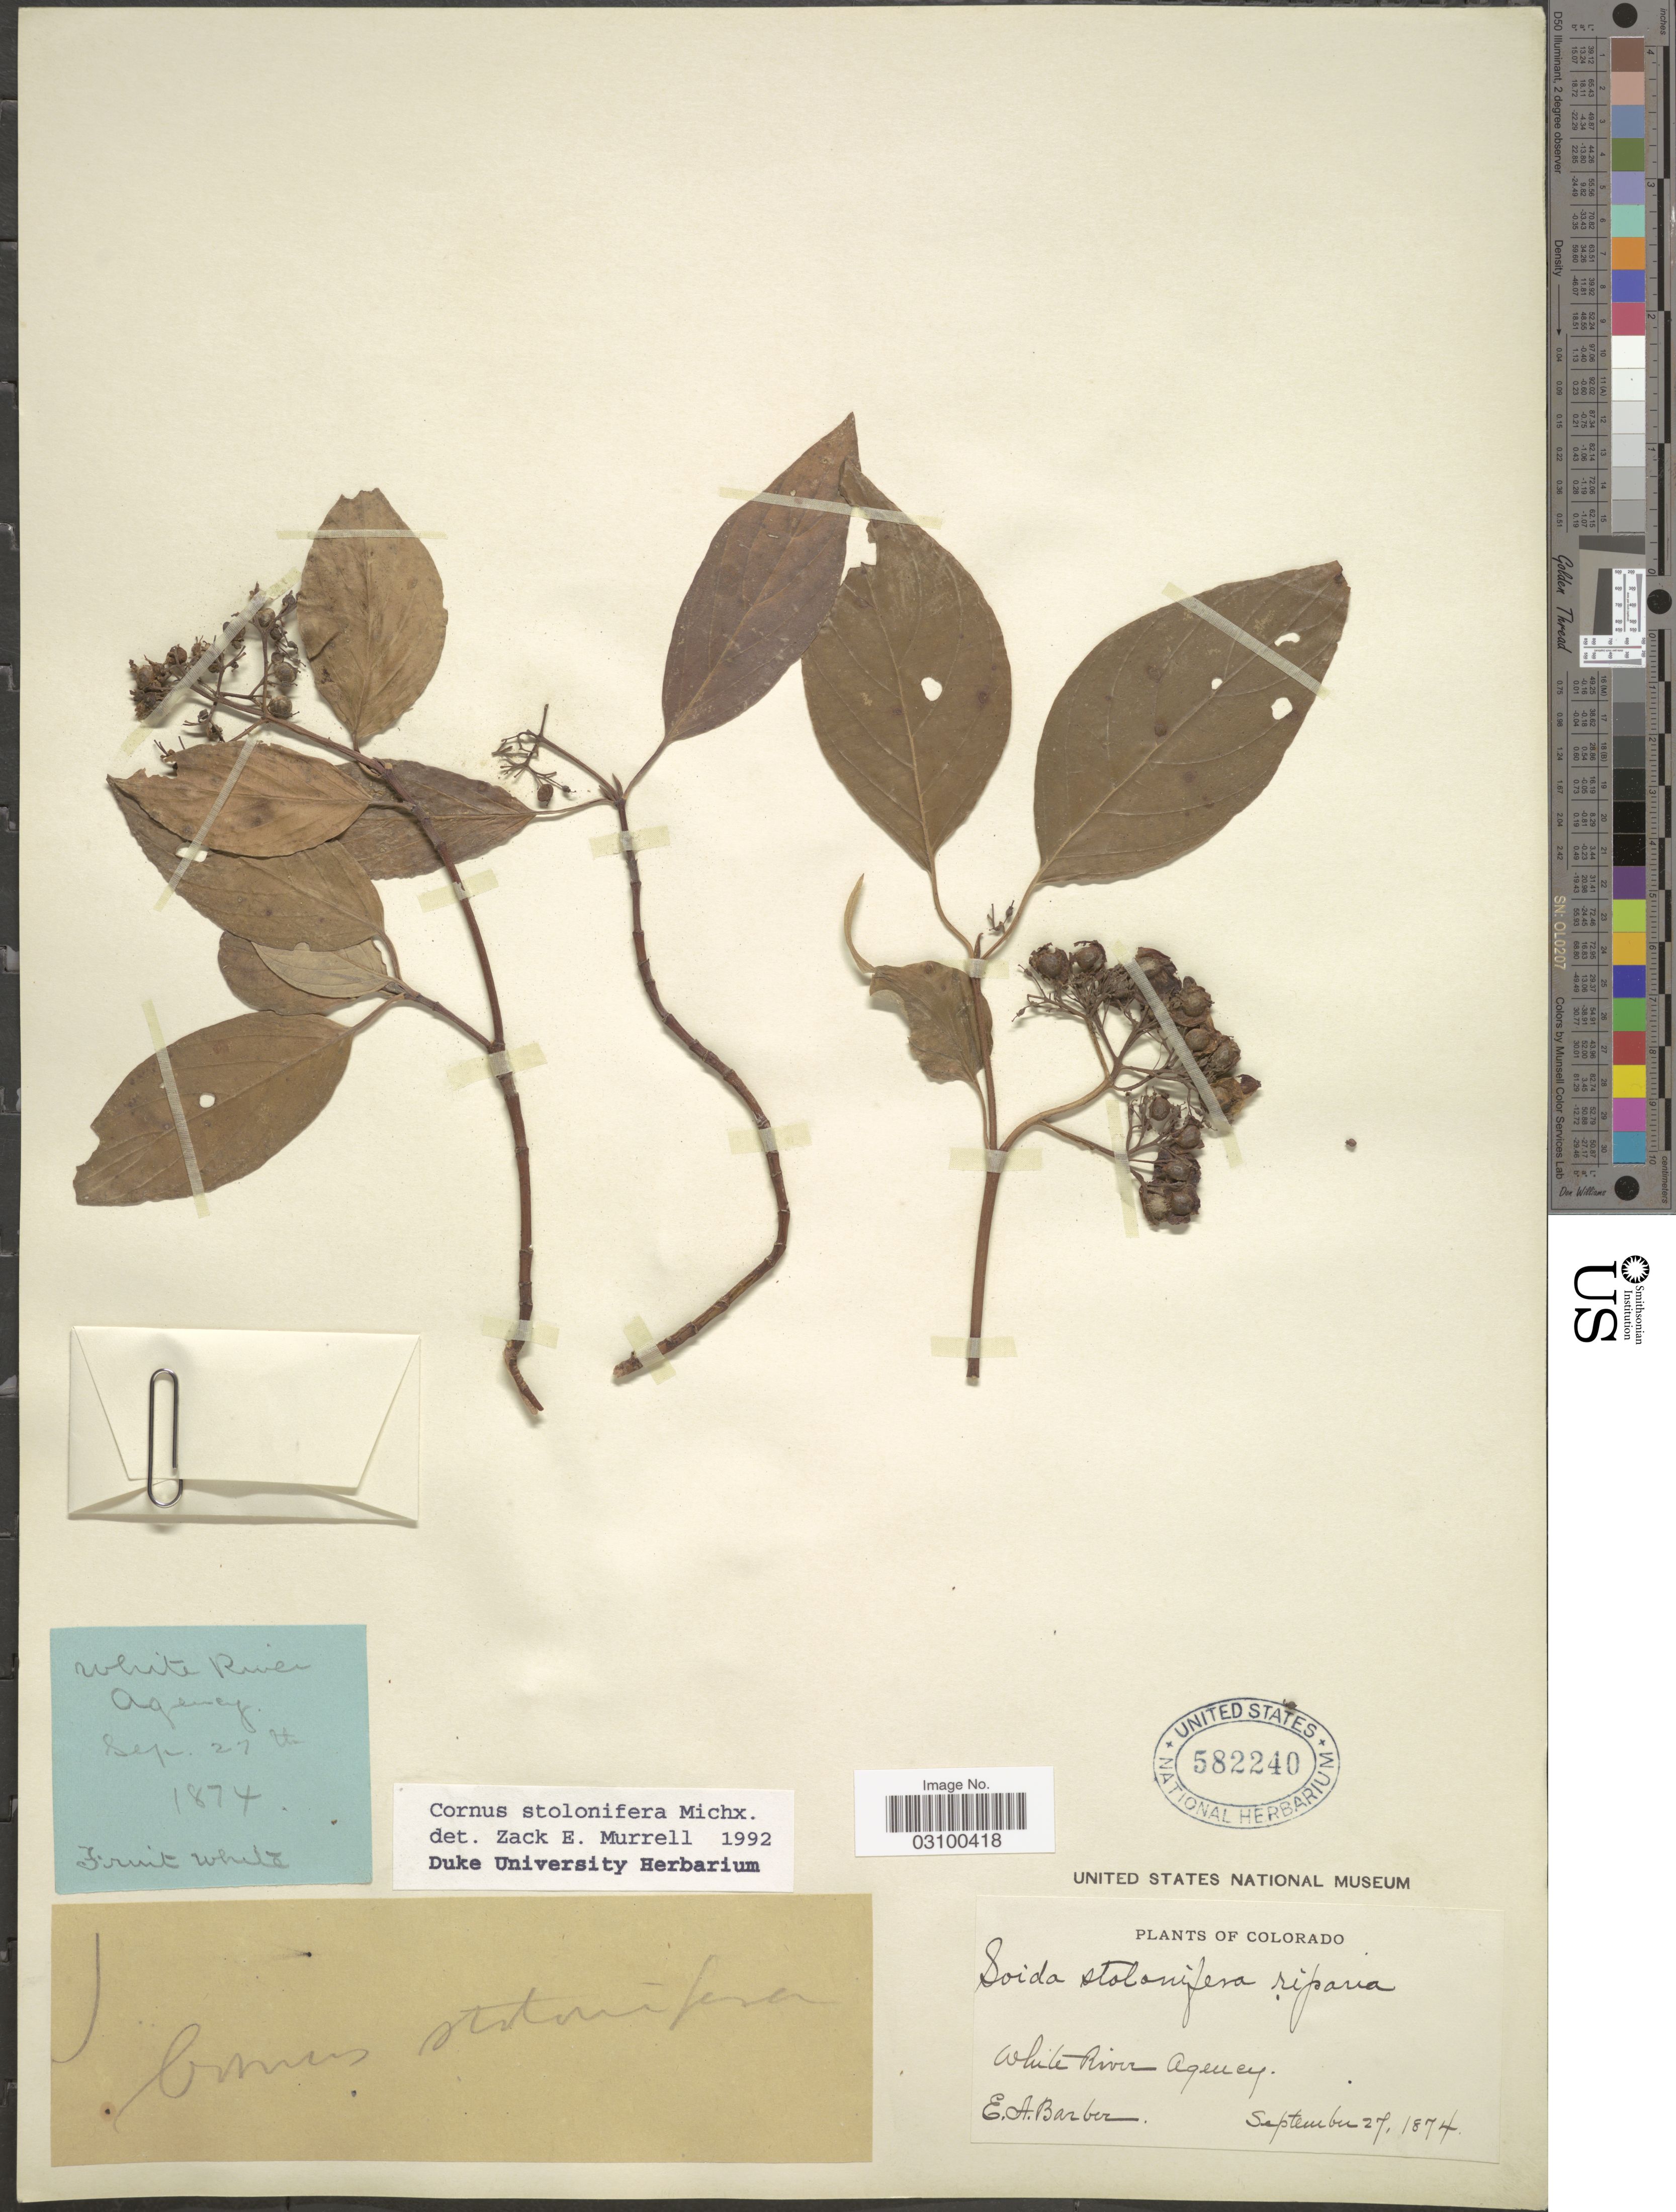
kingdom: Plantae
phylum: Tracheophyta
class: Magnoliopsida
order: Cornales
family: Cornaceae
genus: Cornus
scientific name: Cornus sericea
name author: L.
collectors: E. Barber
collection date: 1874-09-27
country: United States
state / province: Colorado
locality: White River Agency.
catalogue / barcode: US 582240